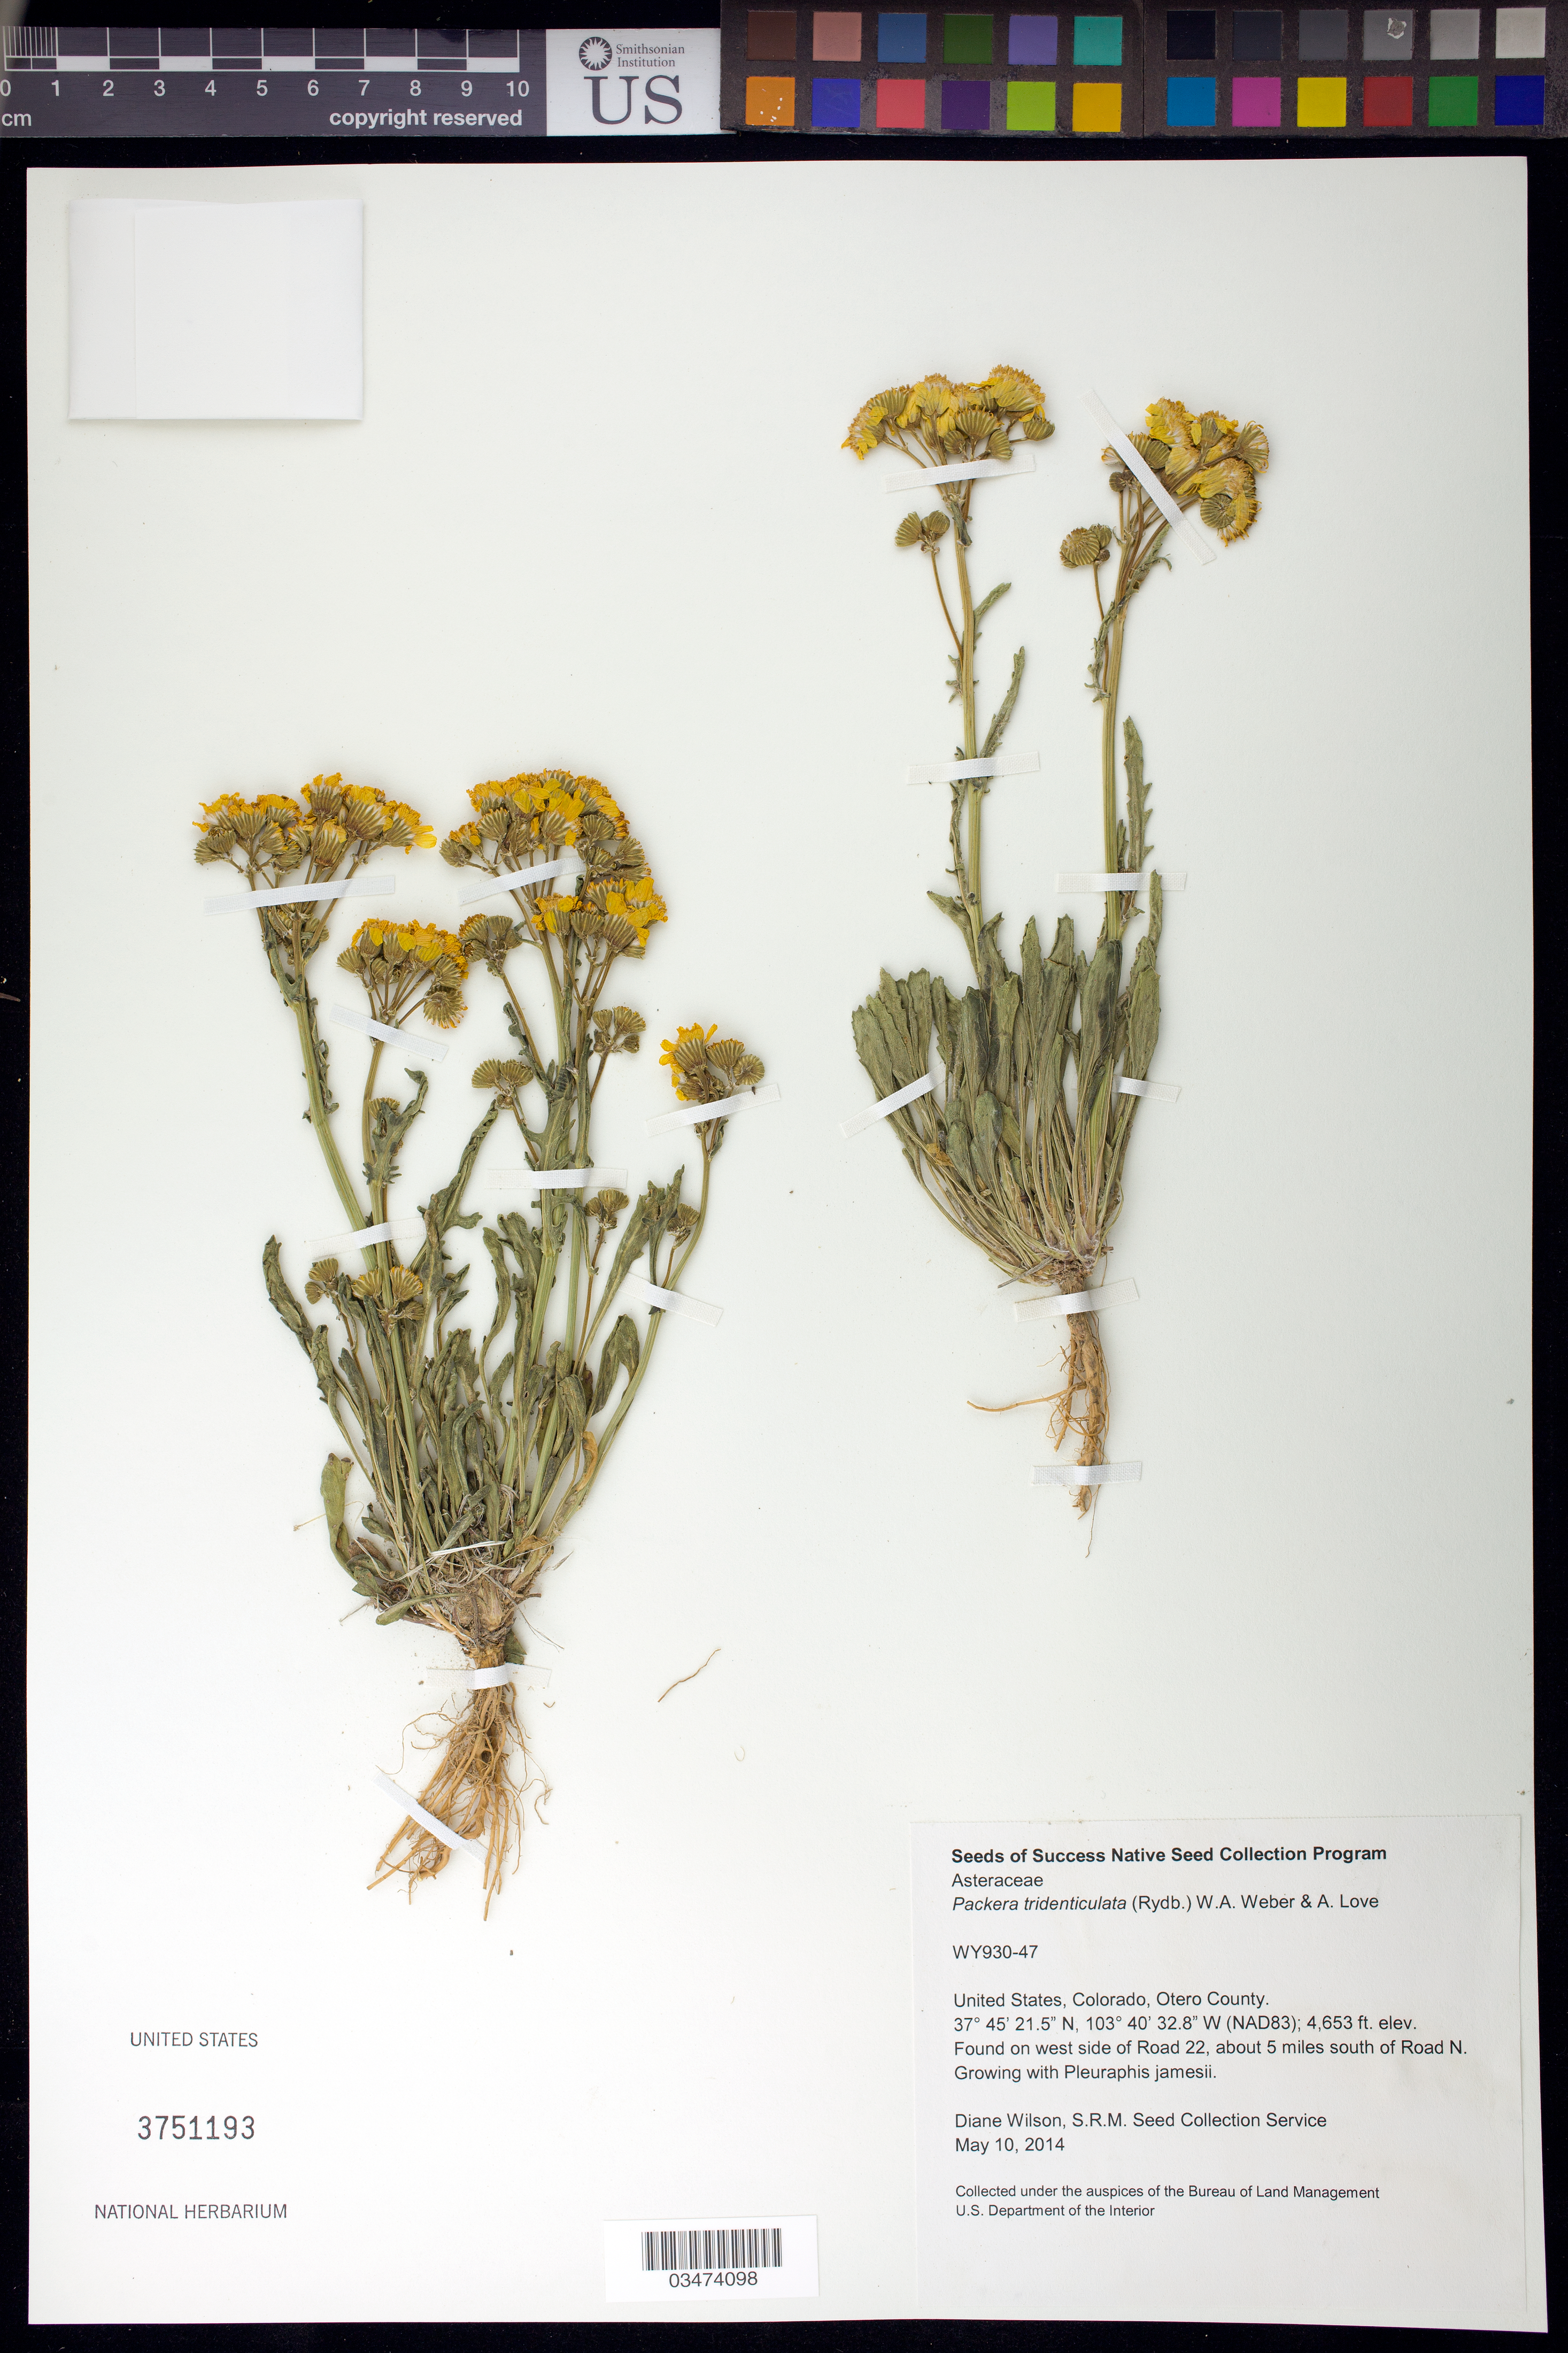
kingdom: Plantae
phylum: Tracheophyta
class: Magnoliopsida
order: Asterales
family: Asteraceae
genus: Packera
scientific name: Packera tridenticulata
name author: (Rydb.) W.A. Weber & Á. Löve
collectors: D. Wilson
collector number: WY930-47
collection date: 2014-05-10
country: United States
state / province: Colorado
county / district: Otero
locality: Comanche National Grasslands. About 5 miles S of Road N, W side of Road 22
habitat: Growing with Pleuraphis jamesii,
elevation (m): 1418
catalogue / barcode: US 3751193